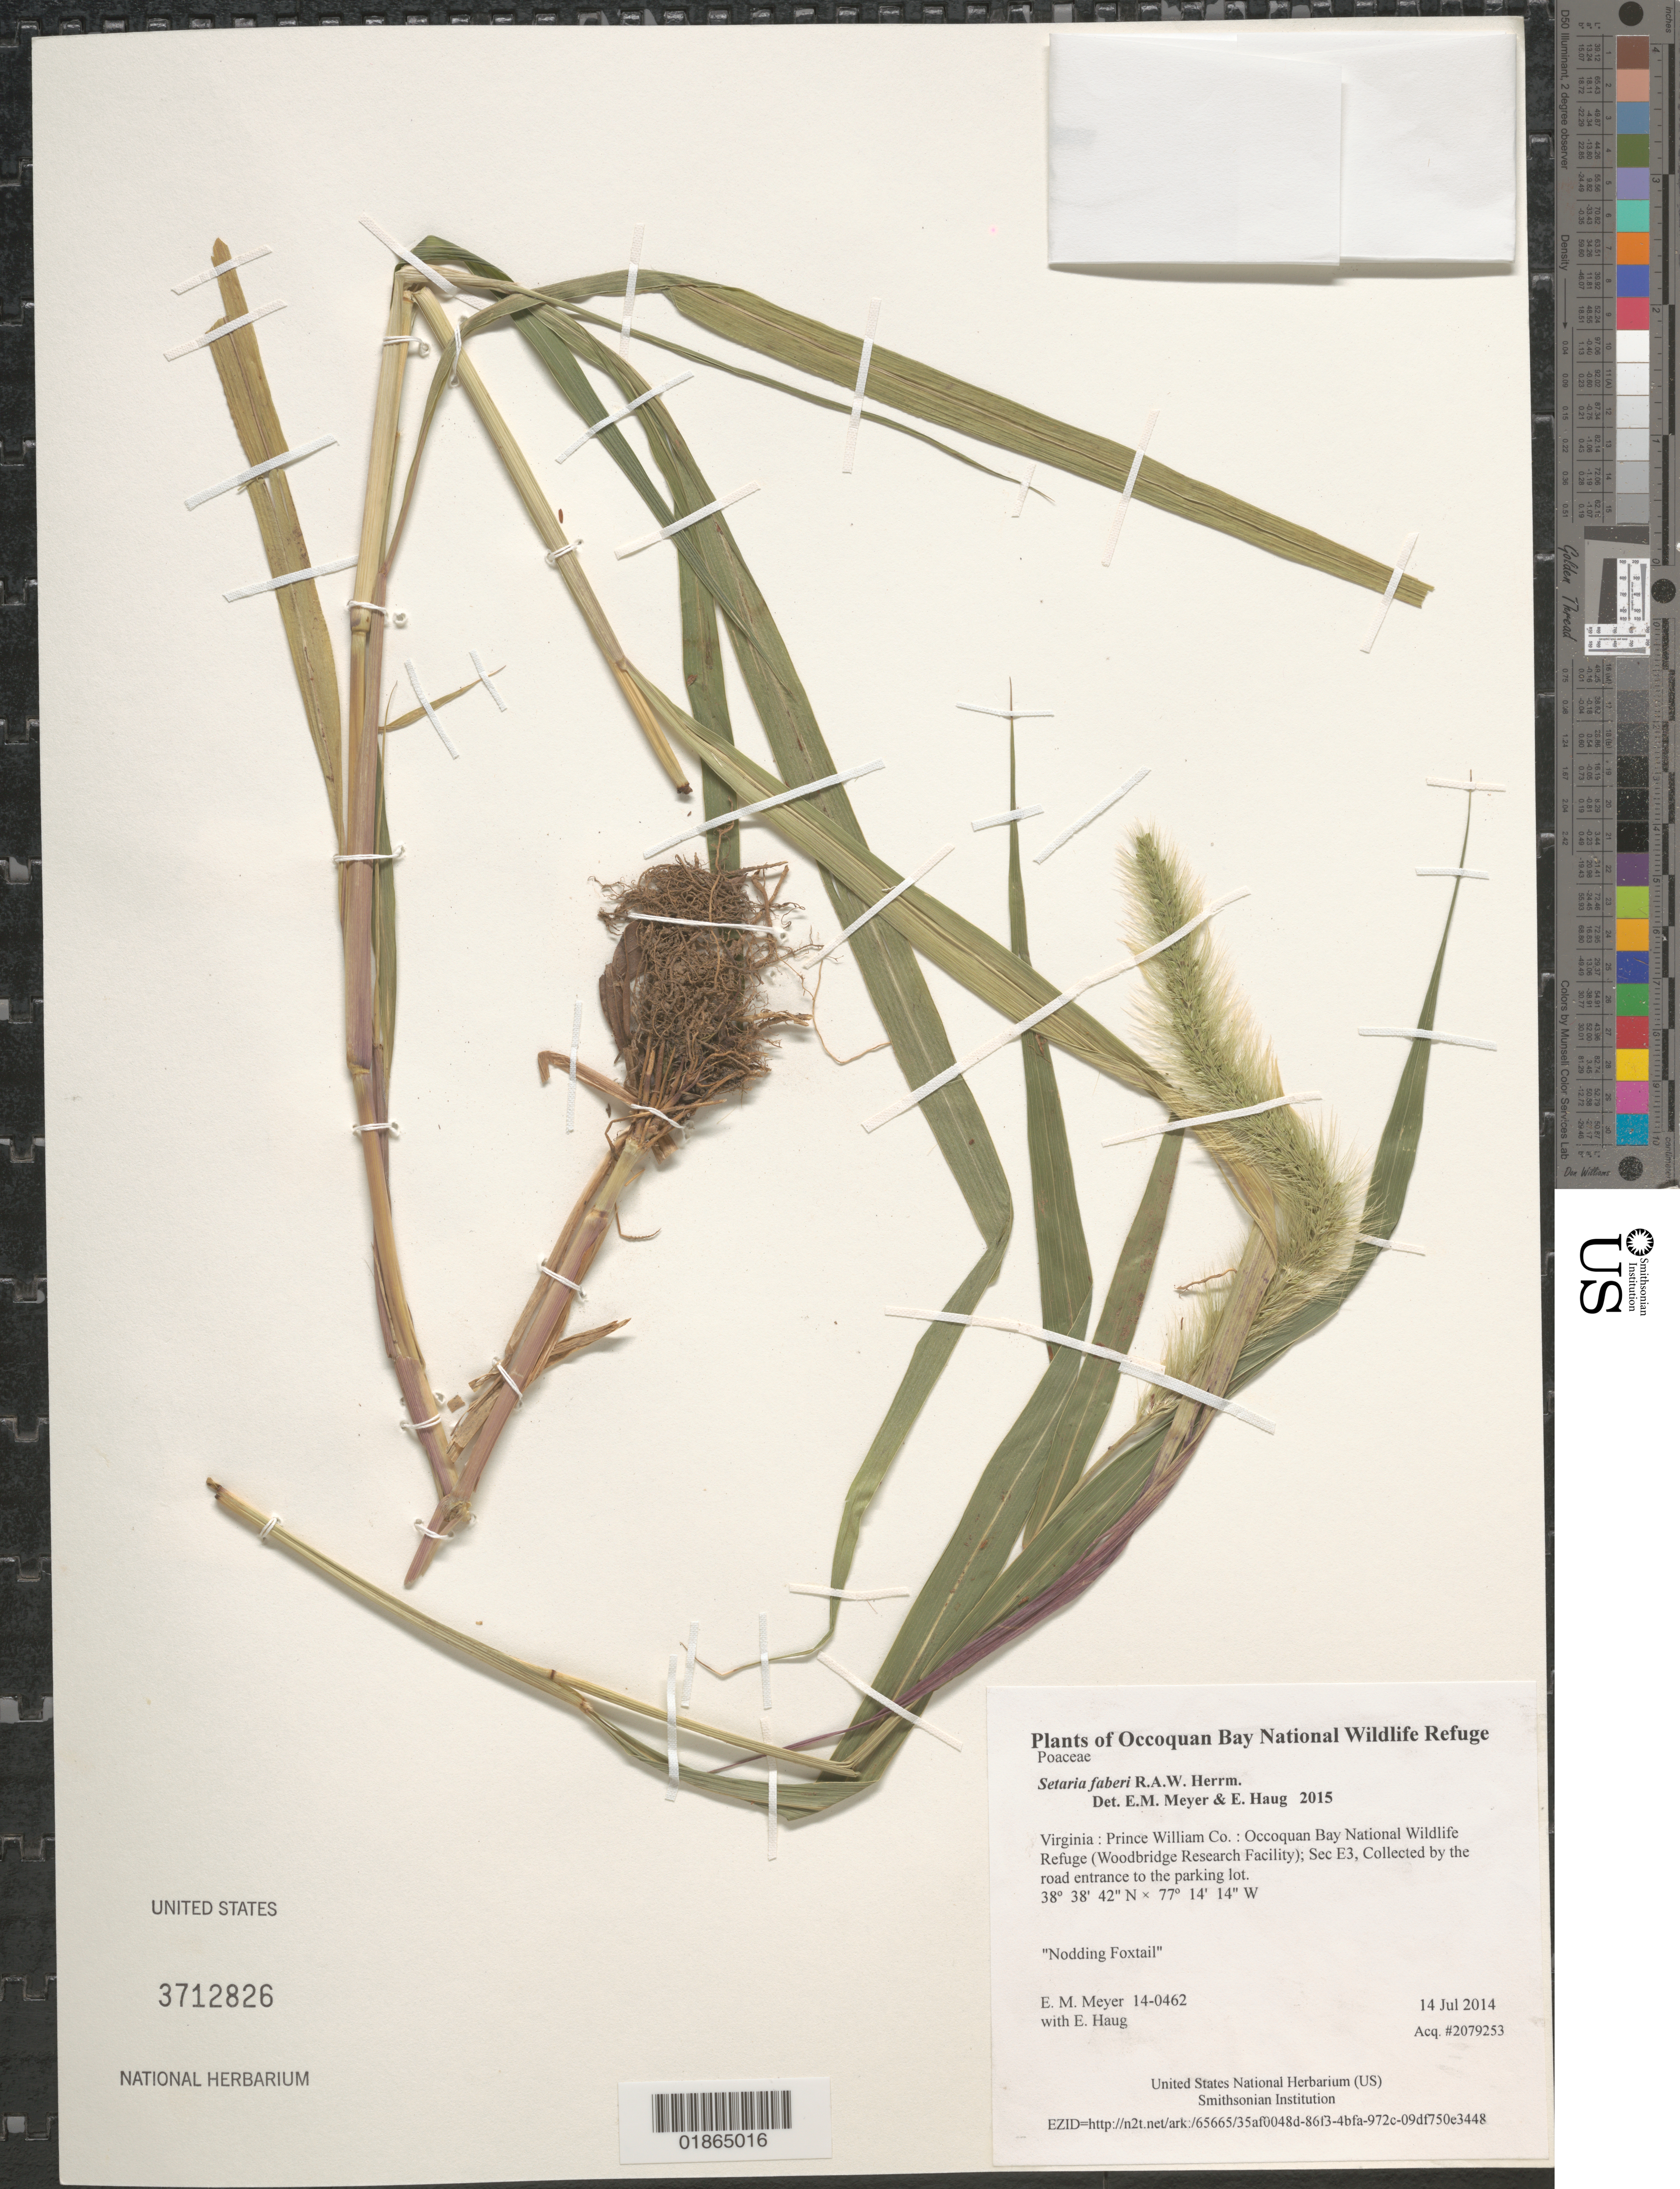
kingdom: Plantae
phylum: Tracheophyta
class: Liliopsida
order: Poales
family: Poaceae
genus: Setaria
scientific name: Setaria faberi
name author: R.A.W. Herrm.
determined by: Meyer, E. M.; Haug, E.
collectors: E. M. Meyer & E. Haug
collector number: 14-0462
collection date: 2014-07-14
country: United States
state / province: Virginia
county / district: Prince William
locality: Occoquan Bay National Wildlife Refuge (Woodbridge Research Facility); Sec E3, Collected by the road entrance to the parking lot.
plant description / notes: Nodding Foxtail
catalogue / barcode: US 3712826